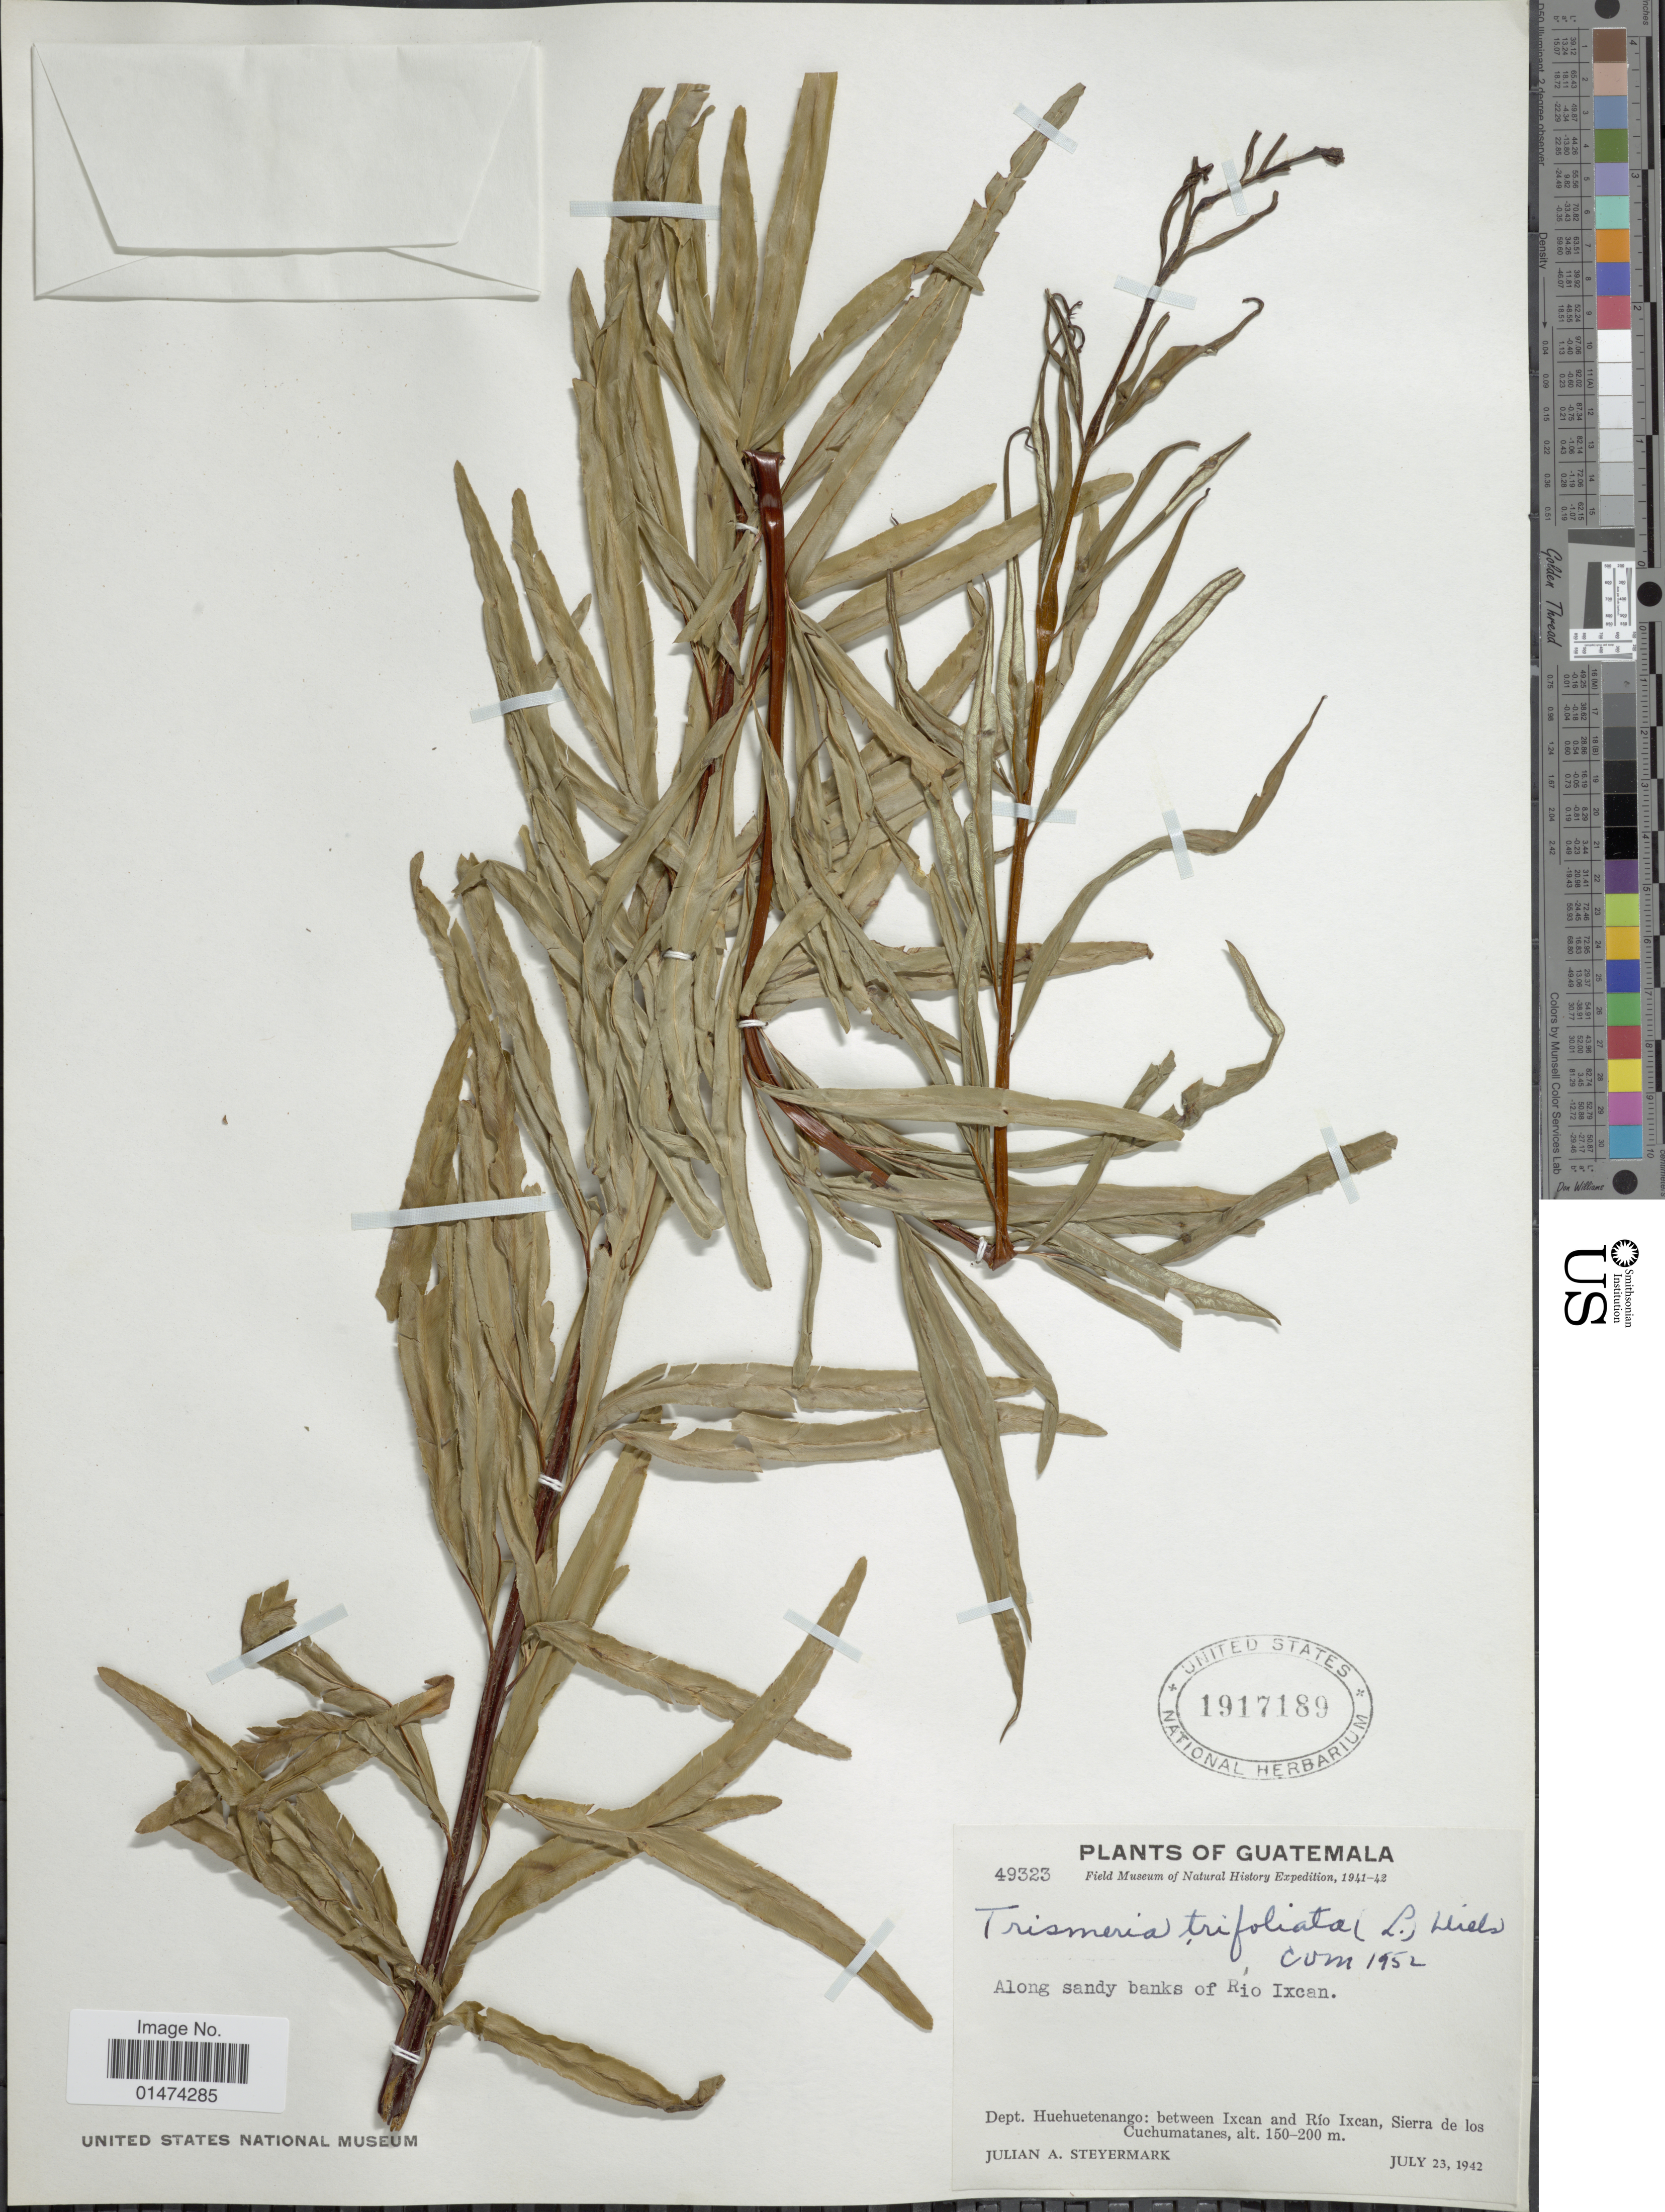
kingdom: Plantae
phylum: Tracheophyta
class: Polypodiopsida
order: Polypodiales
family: Pteridaceae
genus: Pityrogramma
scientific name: Pityrogramma trifoliata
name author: (L.) R.M. Tryon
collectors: J. Steyermark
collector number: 49323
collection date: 1941-07-23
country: Guatemala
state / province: Huehuetenango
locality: Between Ixcan and Rio Ixcan, Sierra de los Cuchumatanes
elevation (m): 150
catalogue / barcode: US 1917189